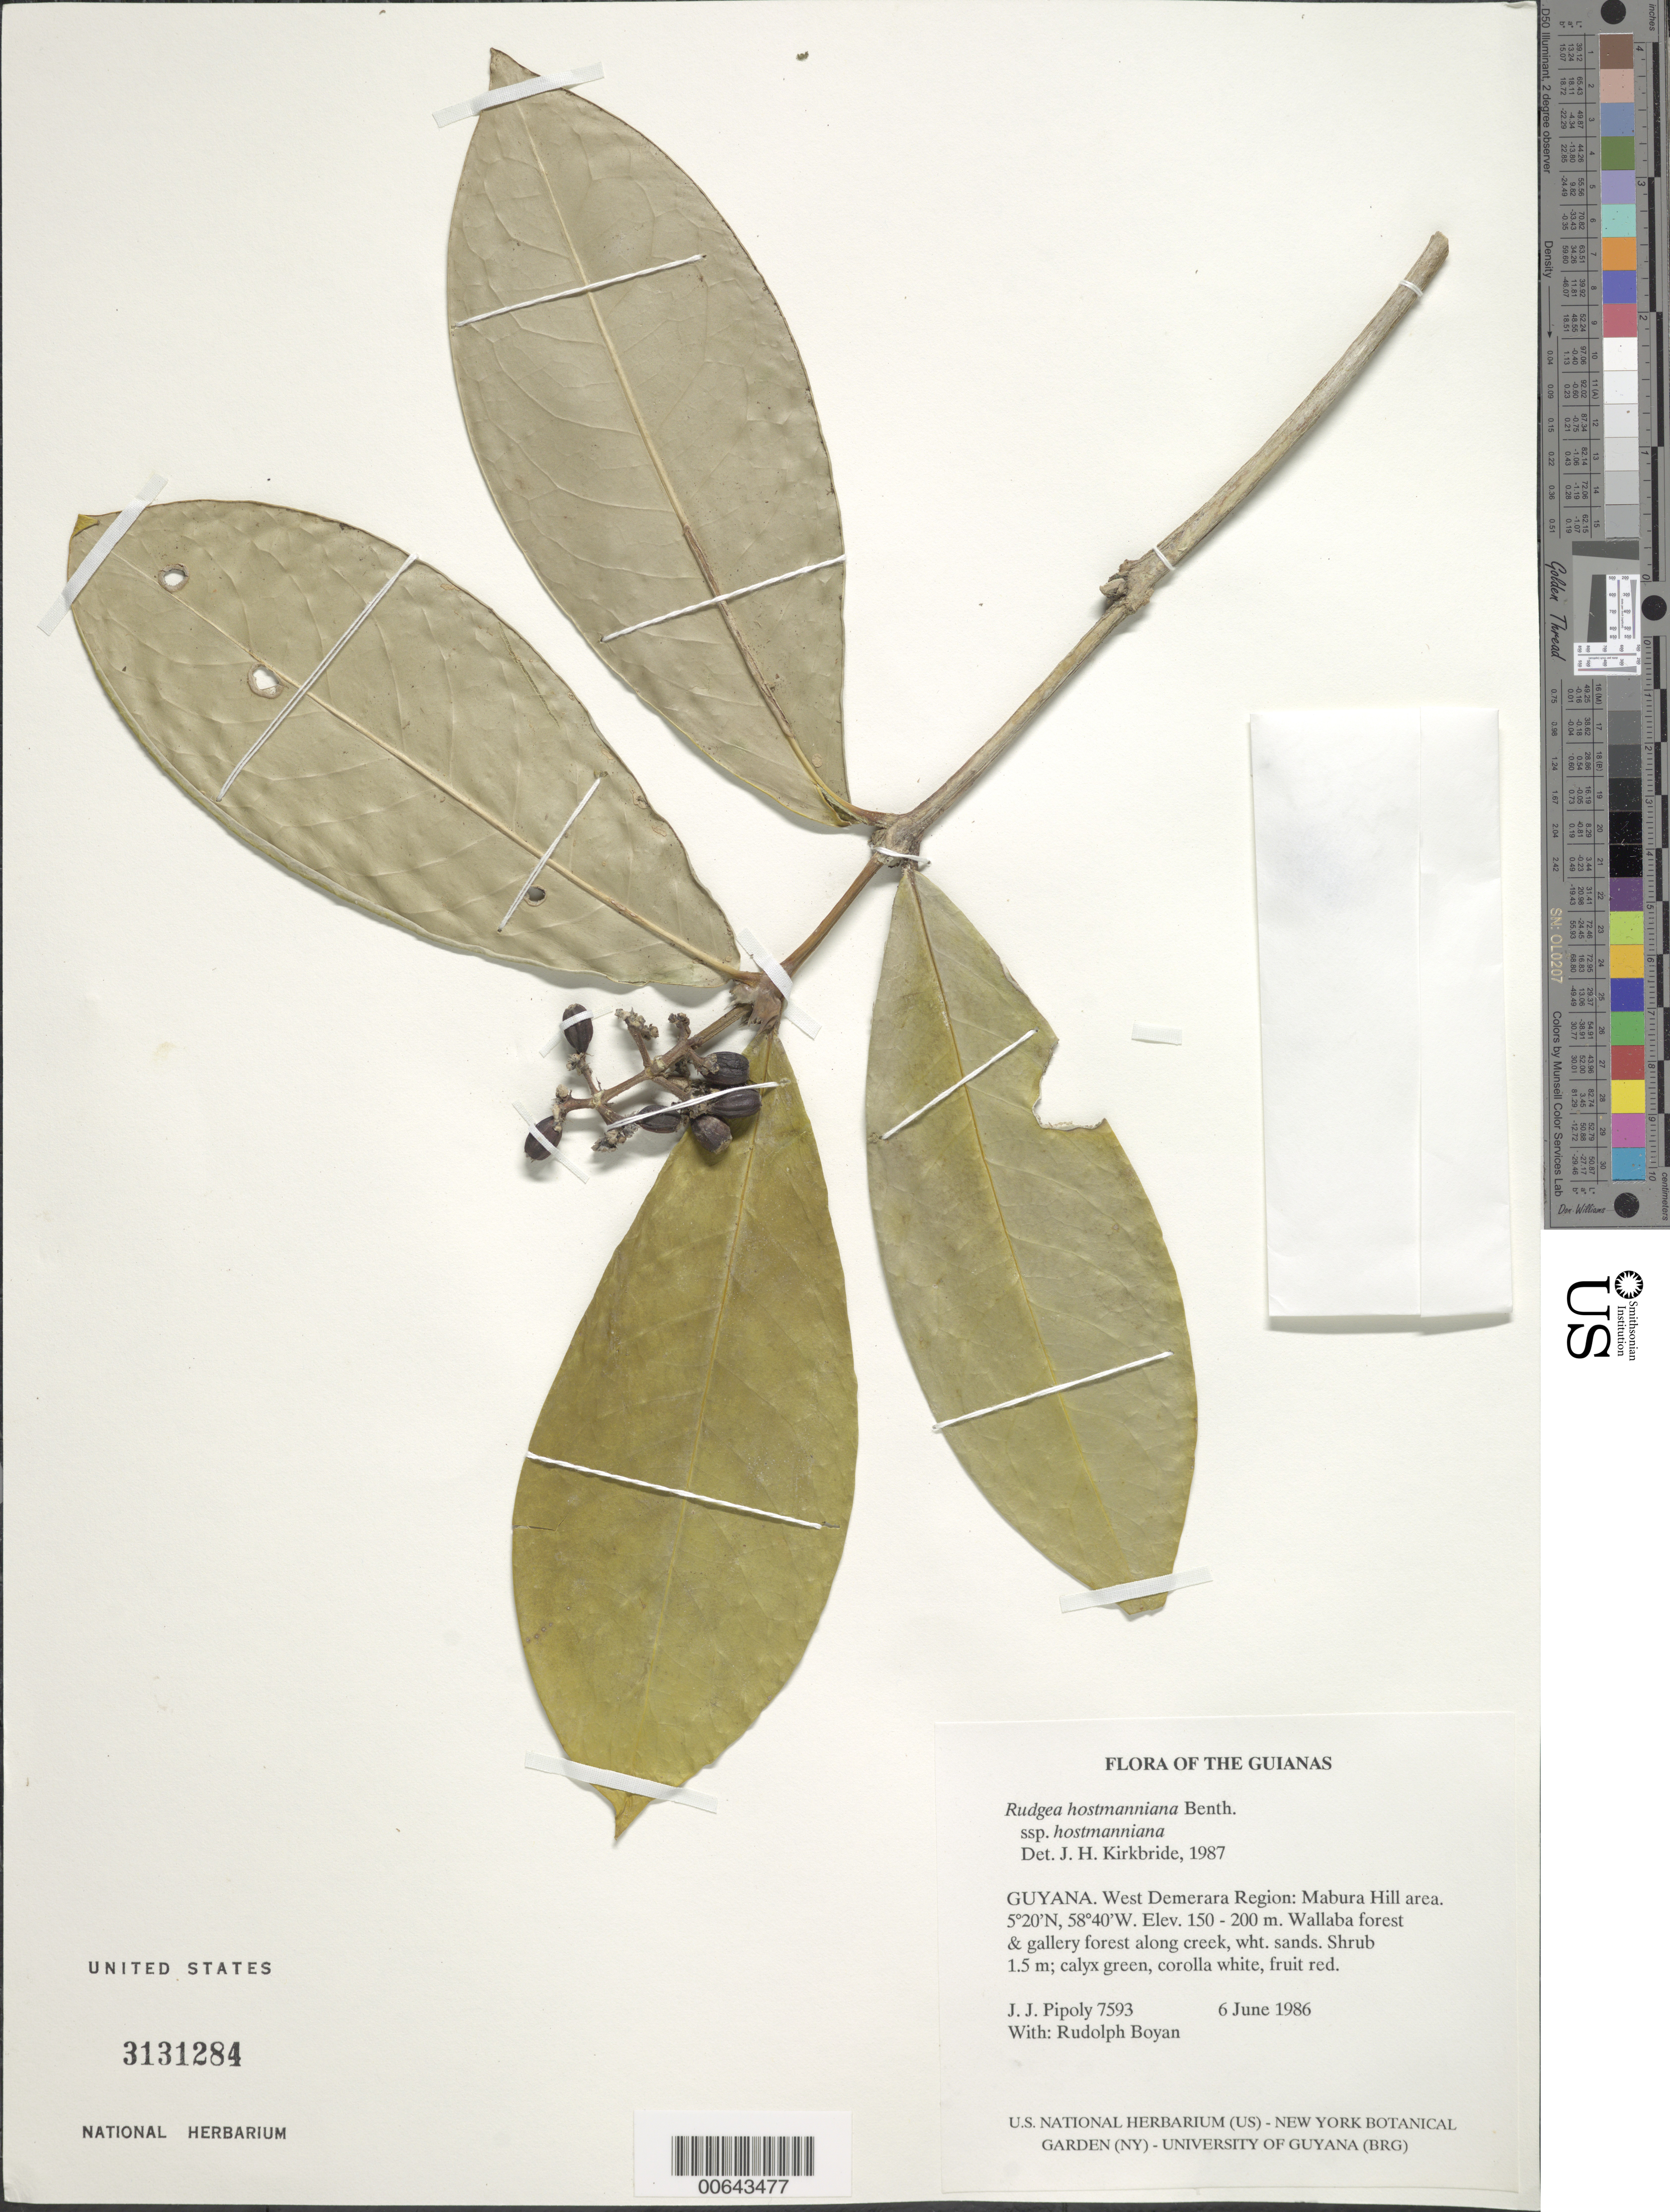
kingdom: Plantae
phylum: Tracheophyta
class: Magnoliopsida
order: Gentianales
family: Rubiaceae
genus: Rudgea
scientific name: Rudgea hostmanniana subsp. hostmanniana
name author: Benth.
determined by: Kirkbride, J. H.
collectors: J. J. Pipoly & R. Boyan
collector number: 7593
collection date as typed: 6 June 1986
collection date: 1986-06-06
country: Guyana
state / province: U. Demerara-Berbice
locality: Mabura Hill area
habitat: Wallaba forest & gallery forest along creek, white sands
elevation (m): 150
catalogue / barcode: US 3131284